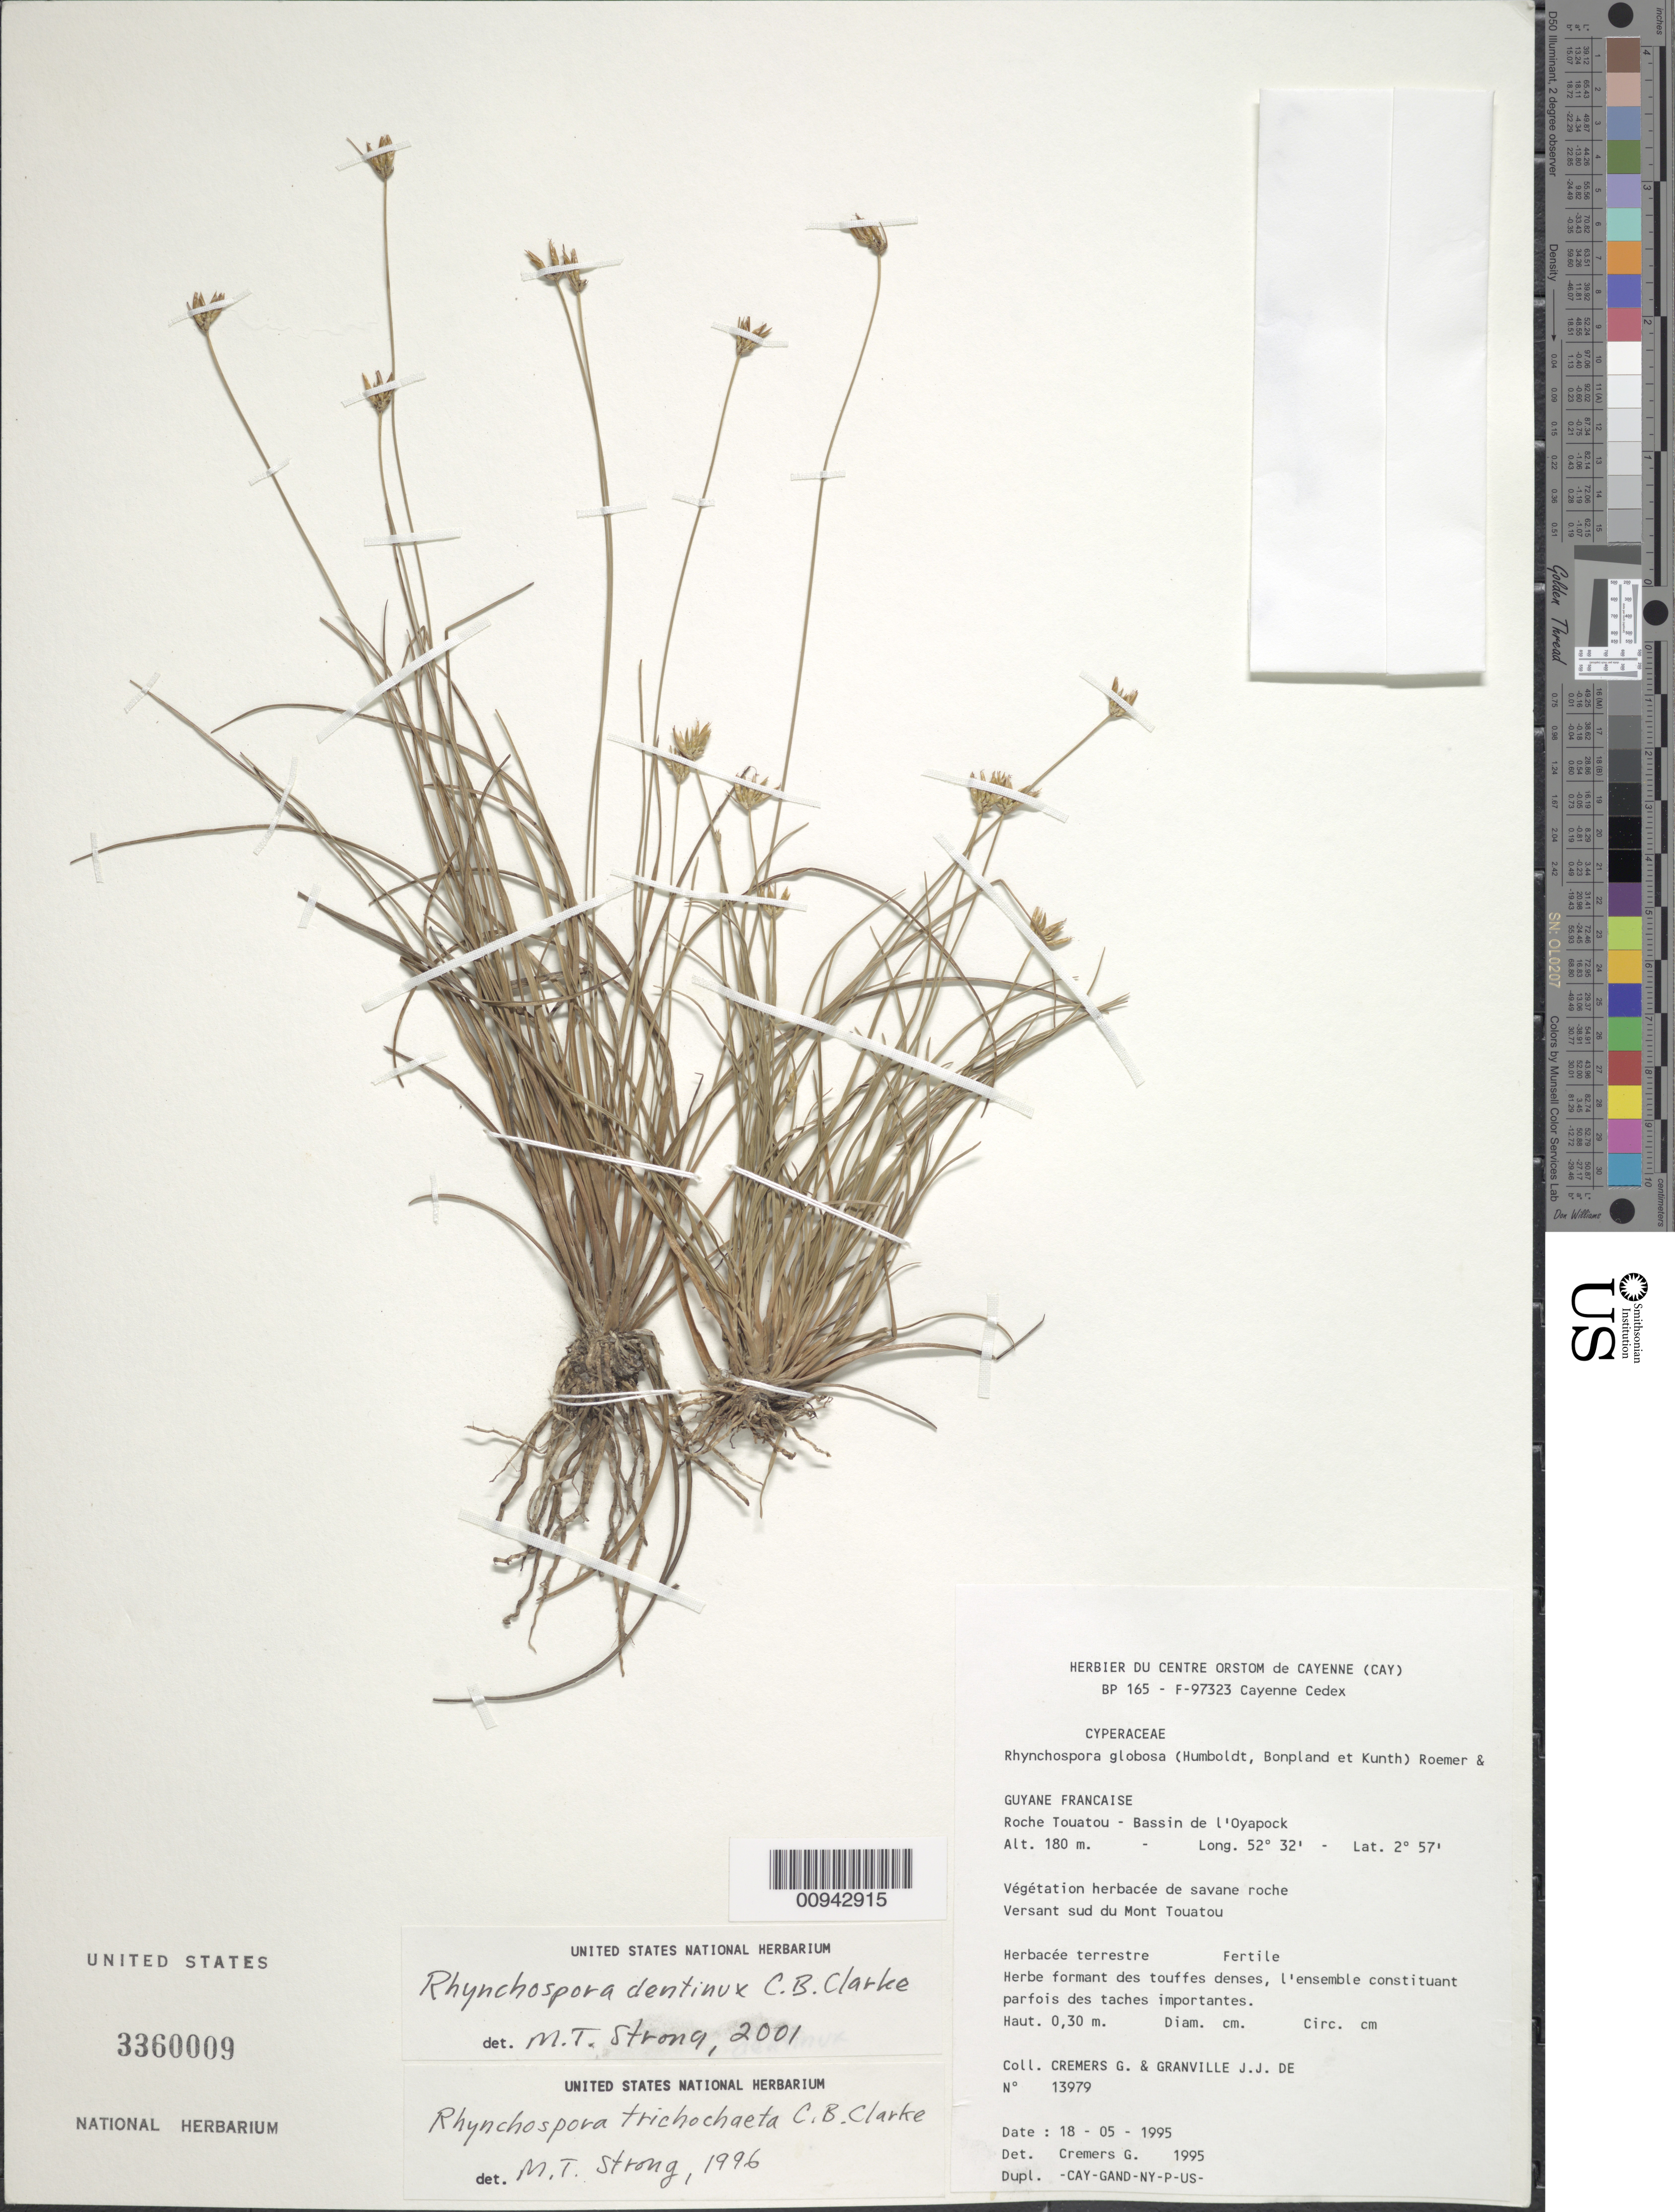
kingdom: Plantae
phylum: Tracheophyta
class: Liliopsida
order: Poales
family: Cyperaceae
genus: Rhynchospora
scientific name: Rhynchospora dentinux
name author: C.B. Clarke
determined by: Alves, K.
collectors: G. Cremers & J.-J. de Granville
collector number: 13979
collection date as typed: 18-May-95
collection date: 1995-05-18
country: French Guiana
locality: Roche Touatou, Bassin de l'Oyapock, versant sud du Mont Touatou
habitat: Vegetation herbacée de savane roche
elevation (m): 180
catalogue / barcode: US 3360009